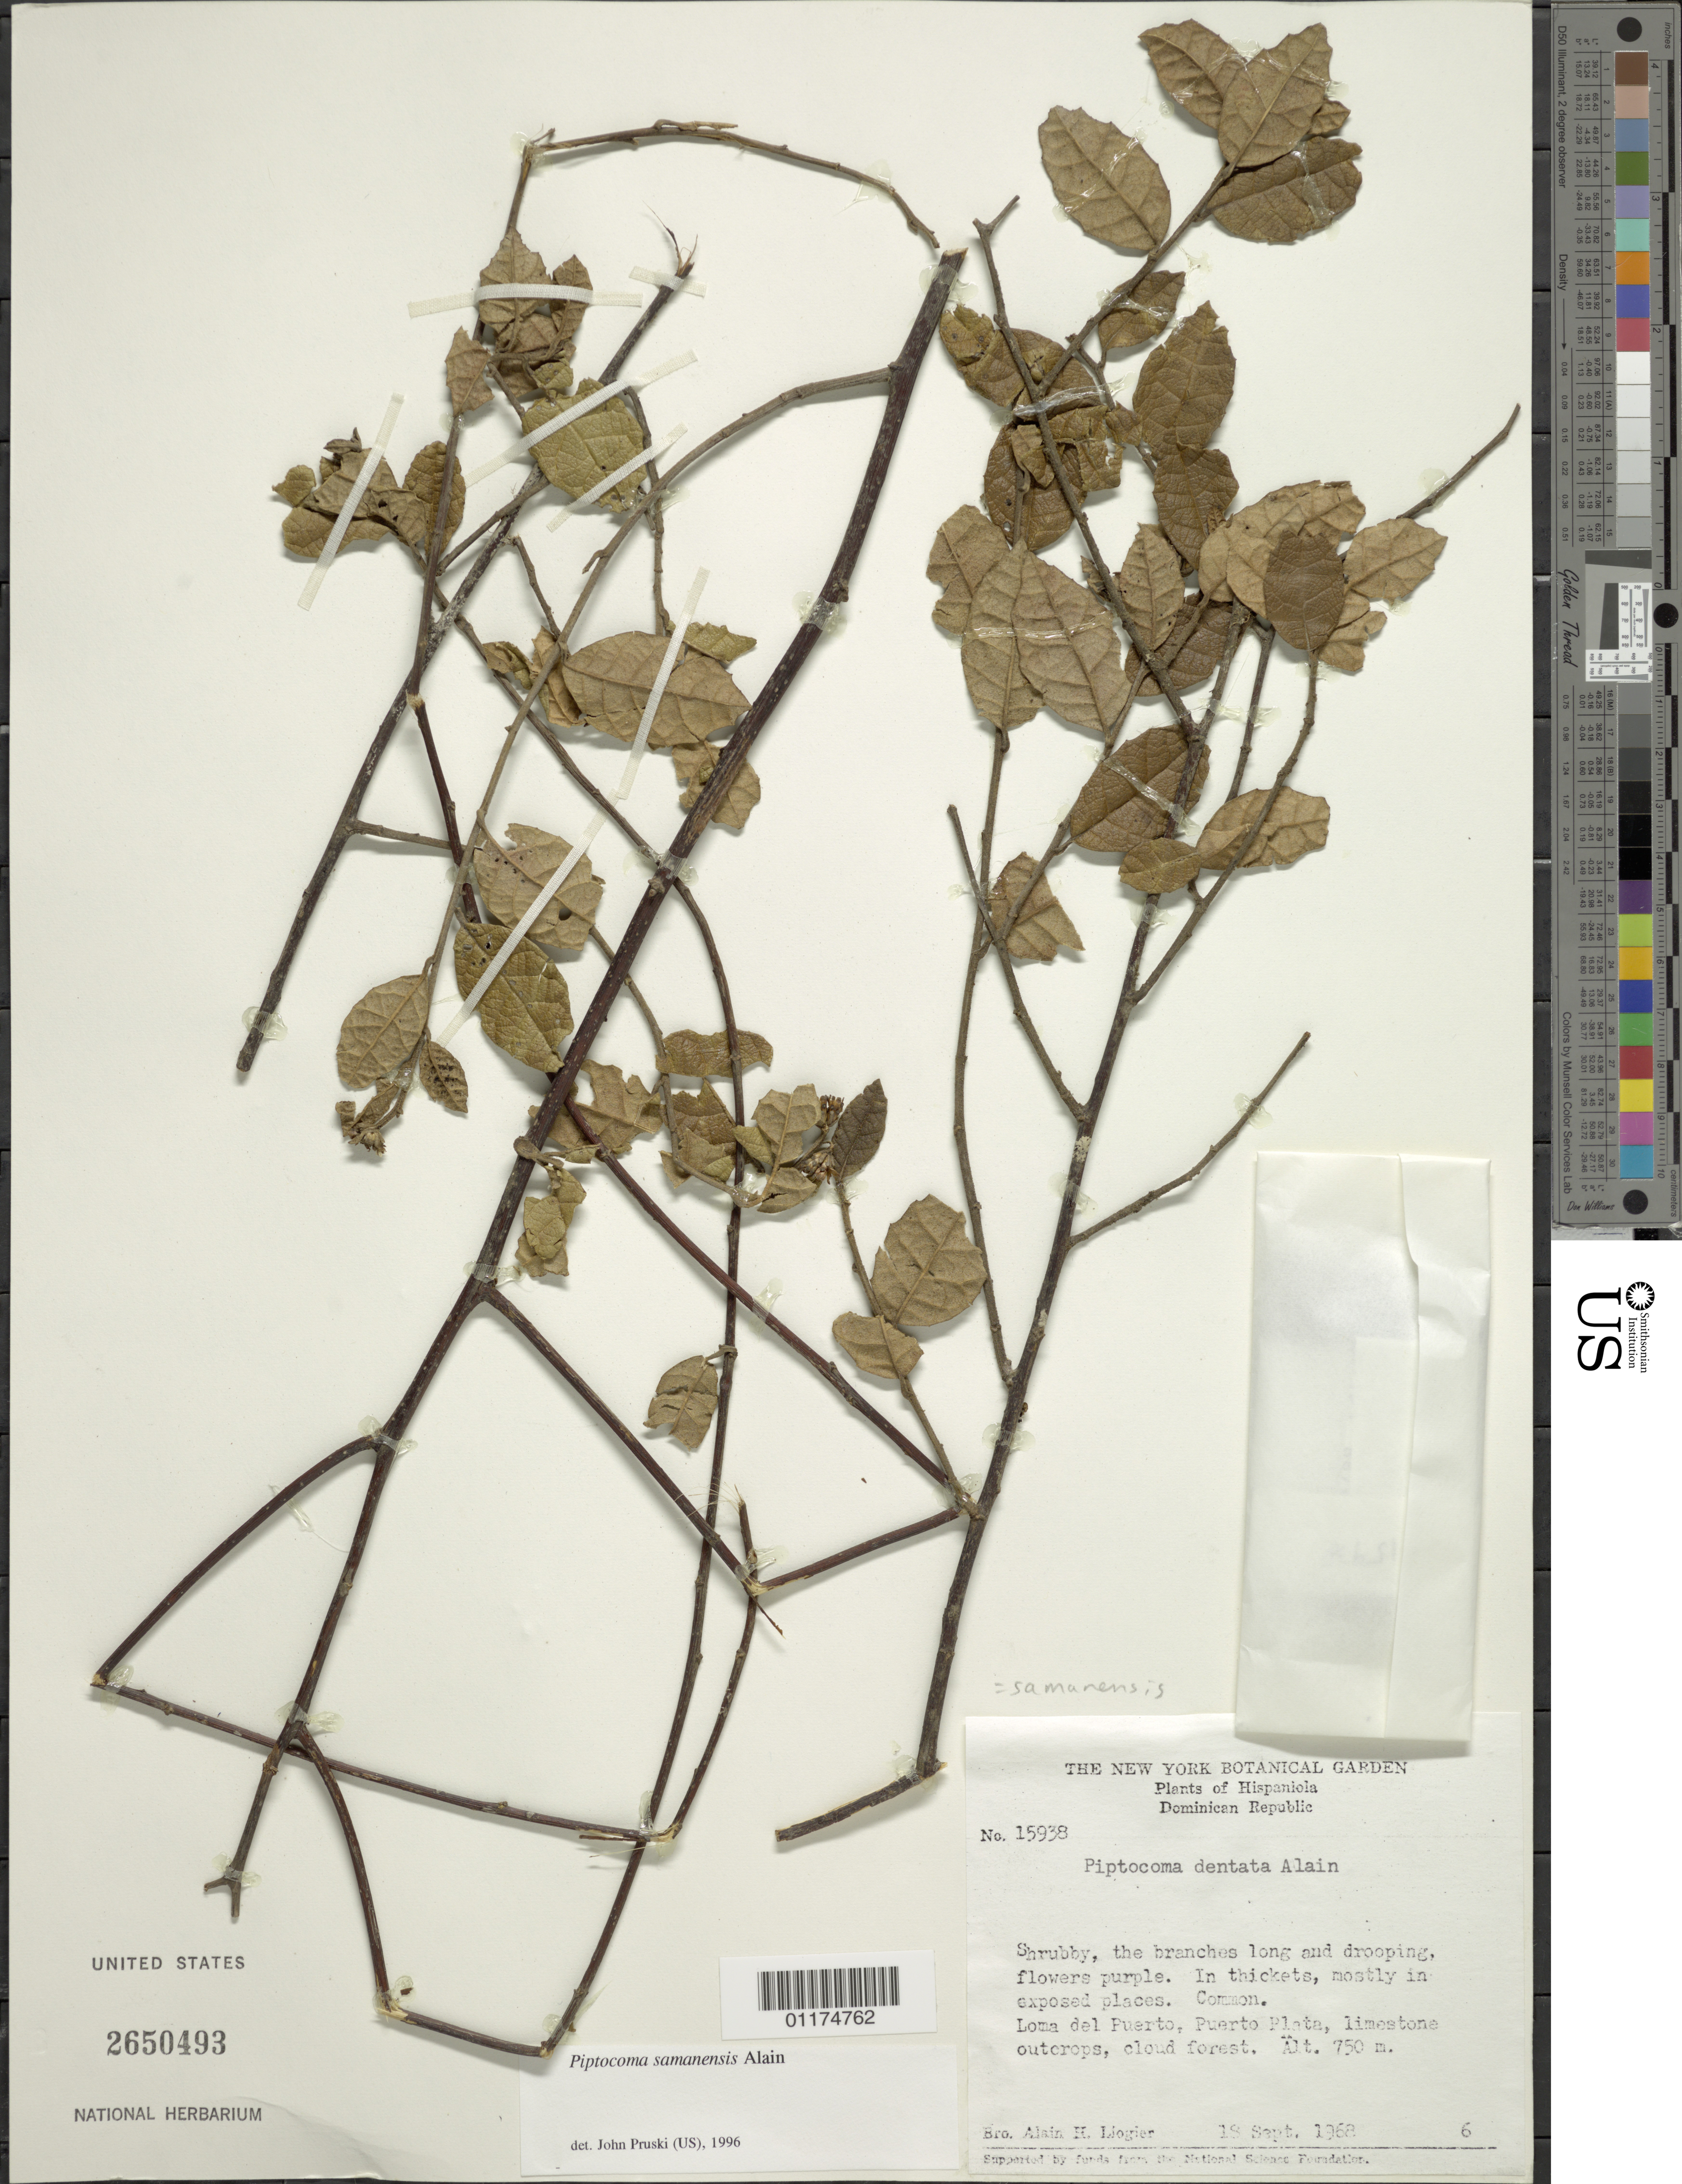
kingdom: Plantae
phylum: Tracheophyta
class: Magnoliopsida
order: Asterales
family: Asteraceae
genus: Piptocoma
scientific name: Piptocoma samanensis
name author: Alain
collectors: A. H. Liogier & A. H. Liogier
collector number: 15938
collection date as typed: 18 Sep 1968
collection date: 1968-09-18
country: Dominican Republic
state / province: Puerto Plata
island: Hispaniola I.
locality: Loma Puerto, Puerto Plate, limestone outcrops, cloud forest.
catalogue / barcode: US 2650493